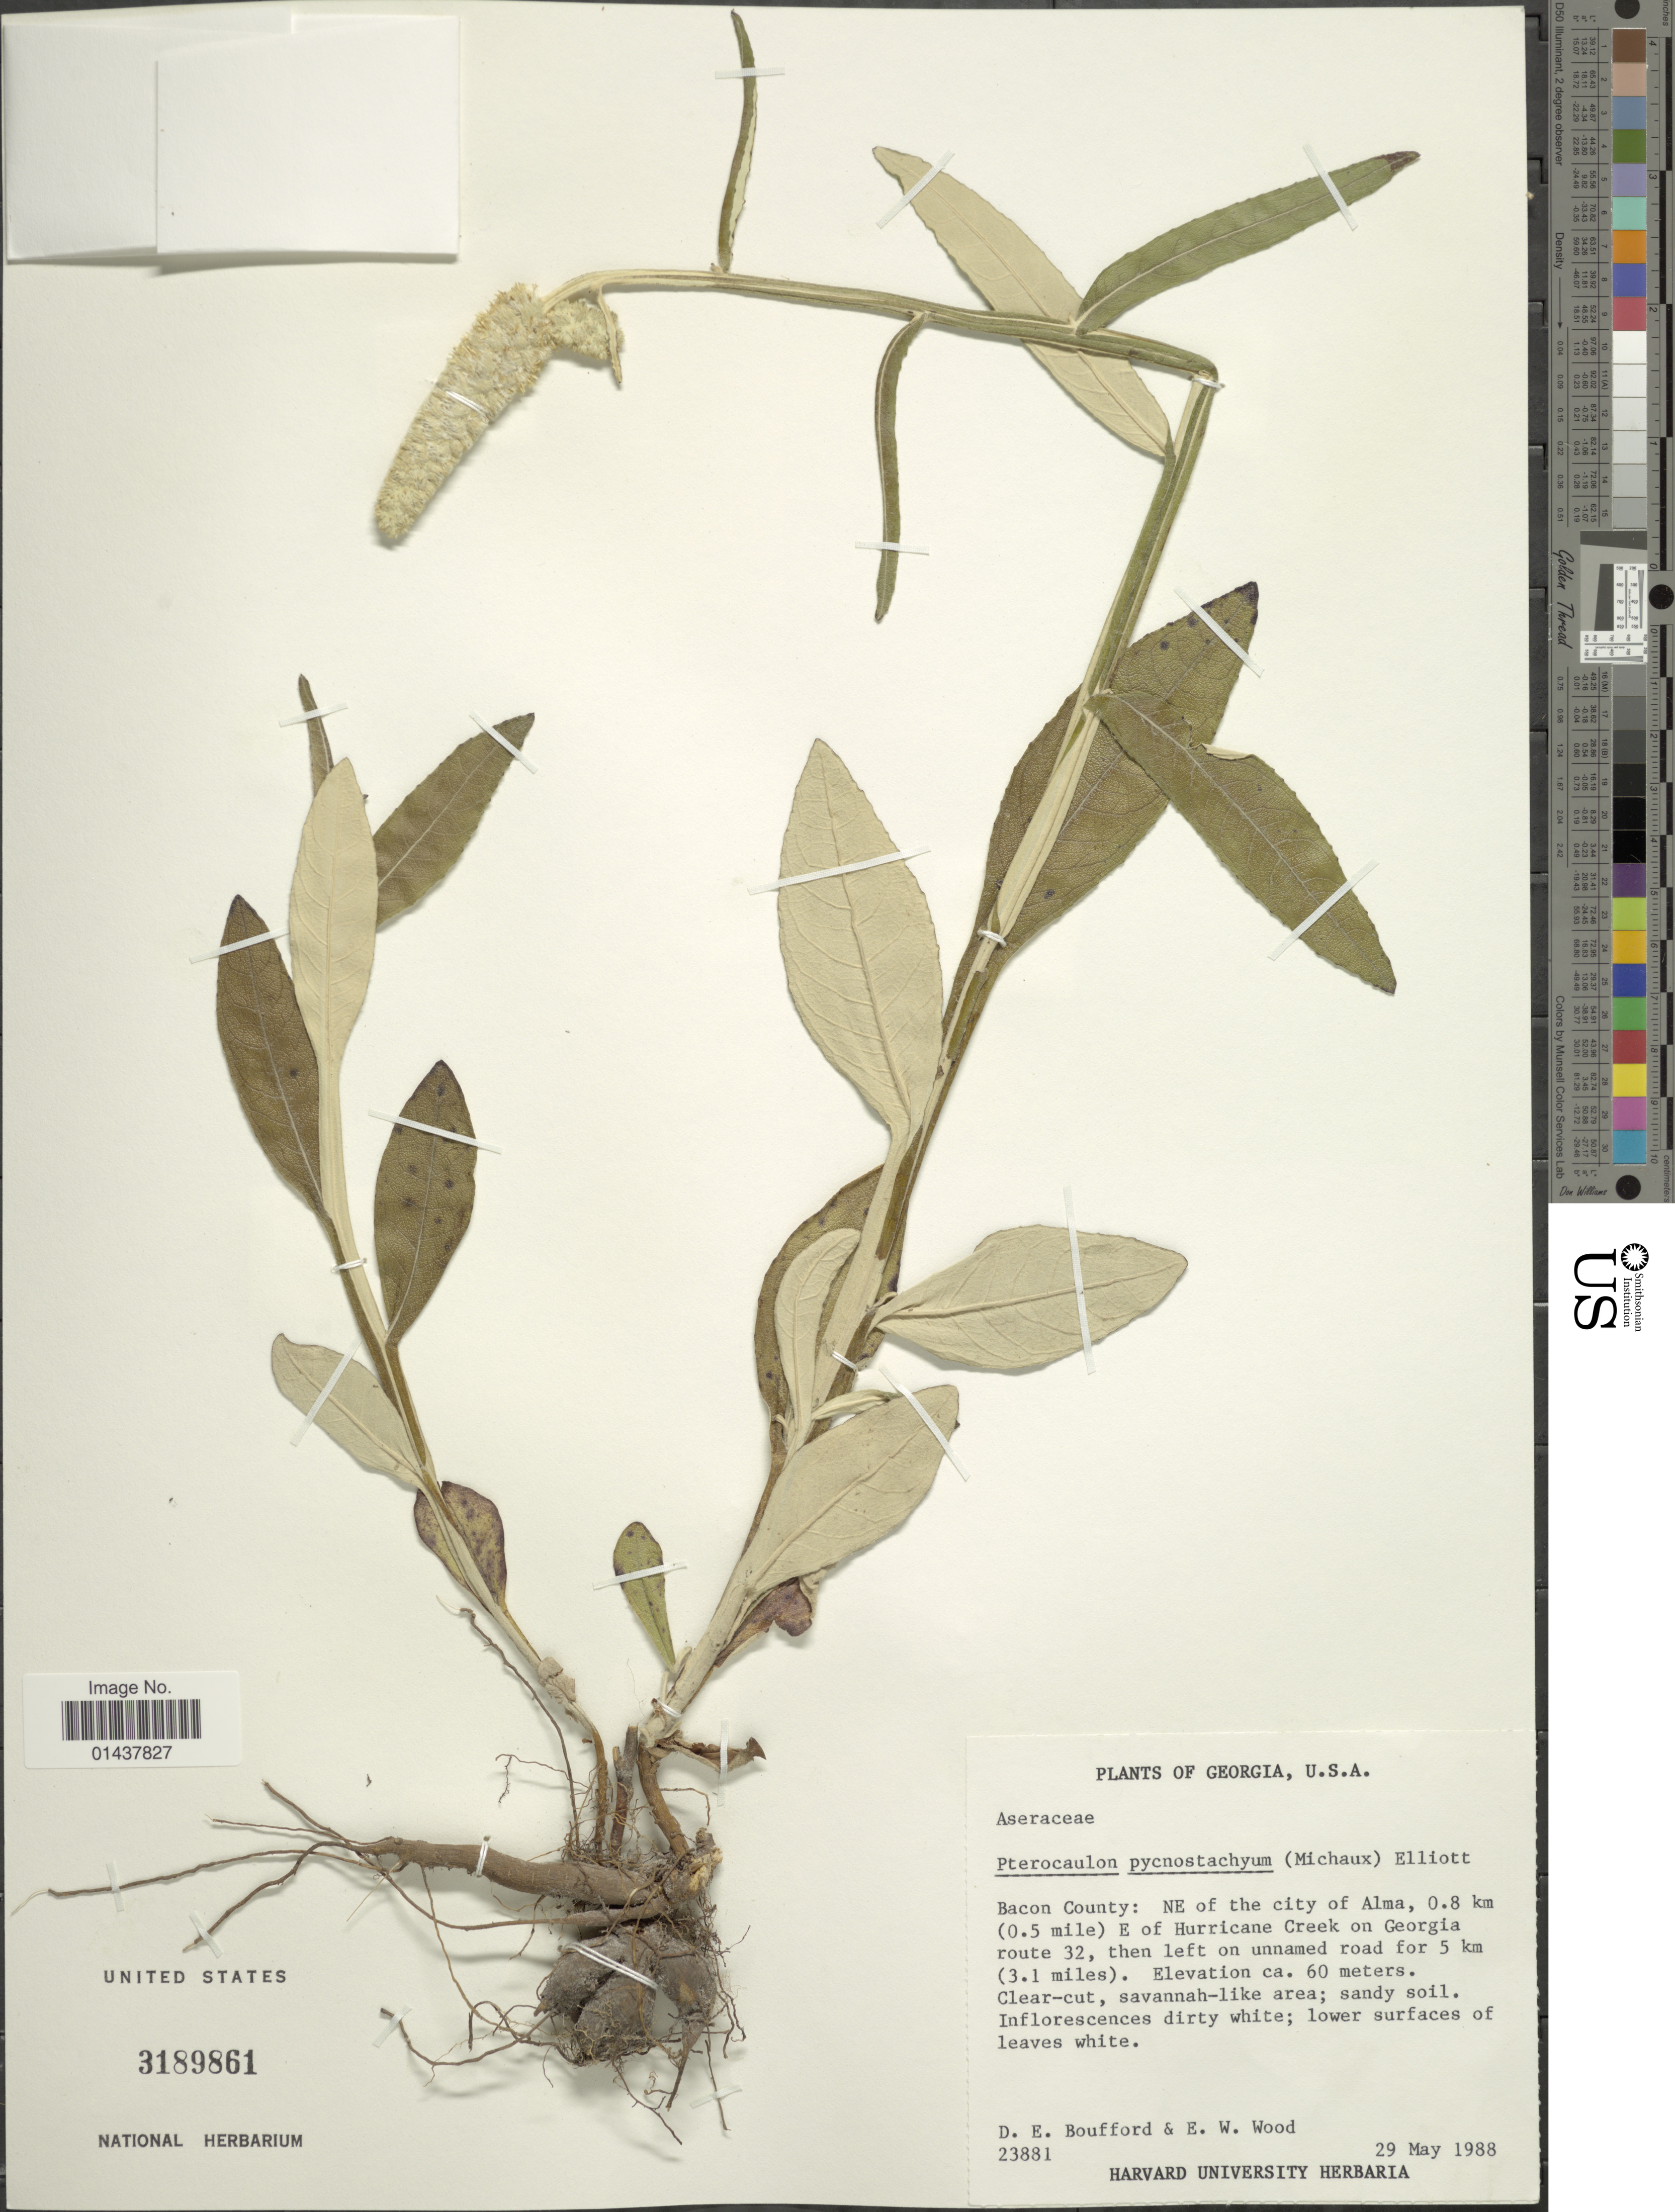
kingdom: Plantae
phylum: Tracheophyta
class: Magnoliopsida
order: Asterales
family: Asteraceae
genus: Pterocaulon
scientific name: Pterocaulon pycnostachyum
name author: (Michx.) Elliott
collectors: D. E. Boufford & E. Wood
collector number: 23881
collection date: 1988-05-29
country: United States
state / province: Georgia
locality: U. S. A., Bacon County, NE of the city of Alma, 0.8 km (0.5 mile) E of Hurricane Creek on Georgia route 32, them left on unnamed road for 5 km (3.1 miles)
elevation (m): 60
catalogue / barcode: US 3189861